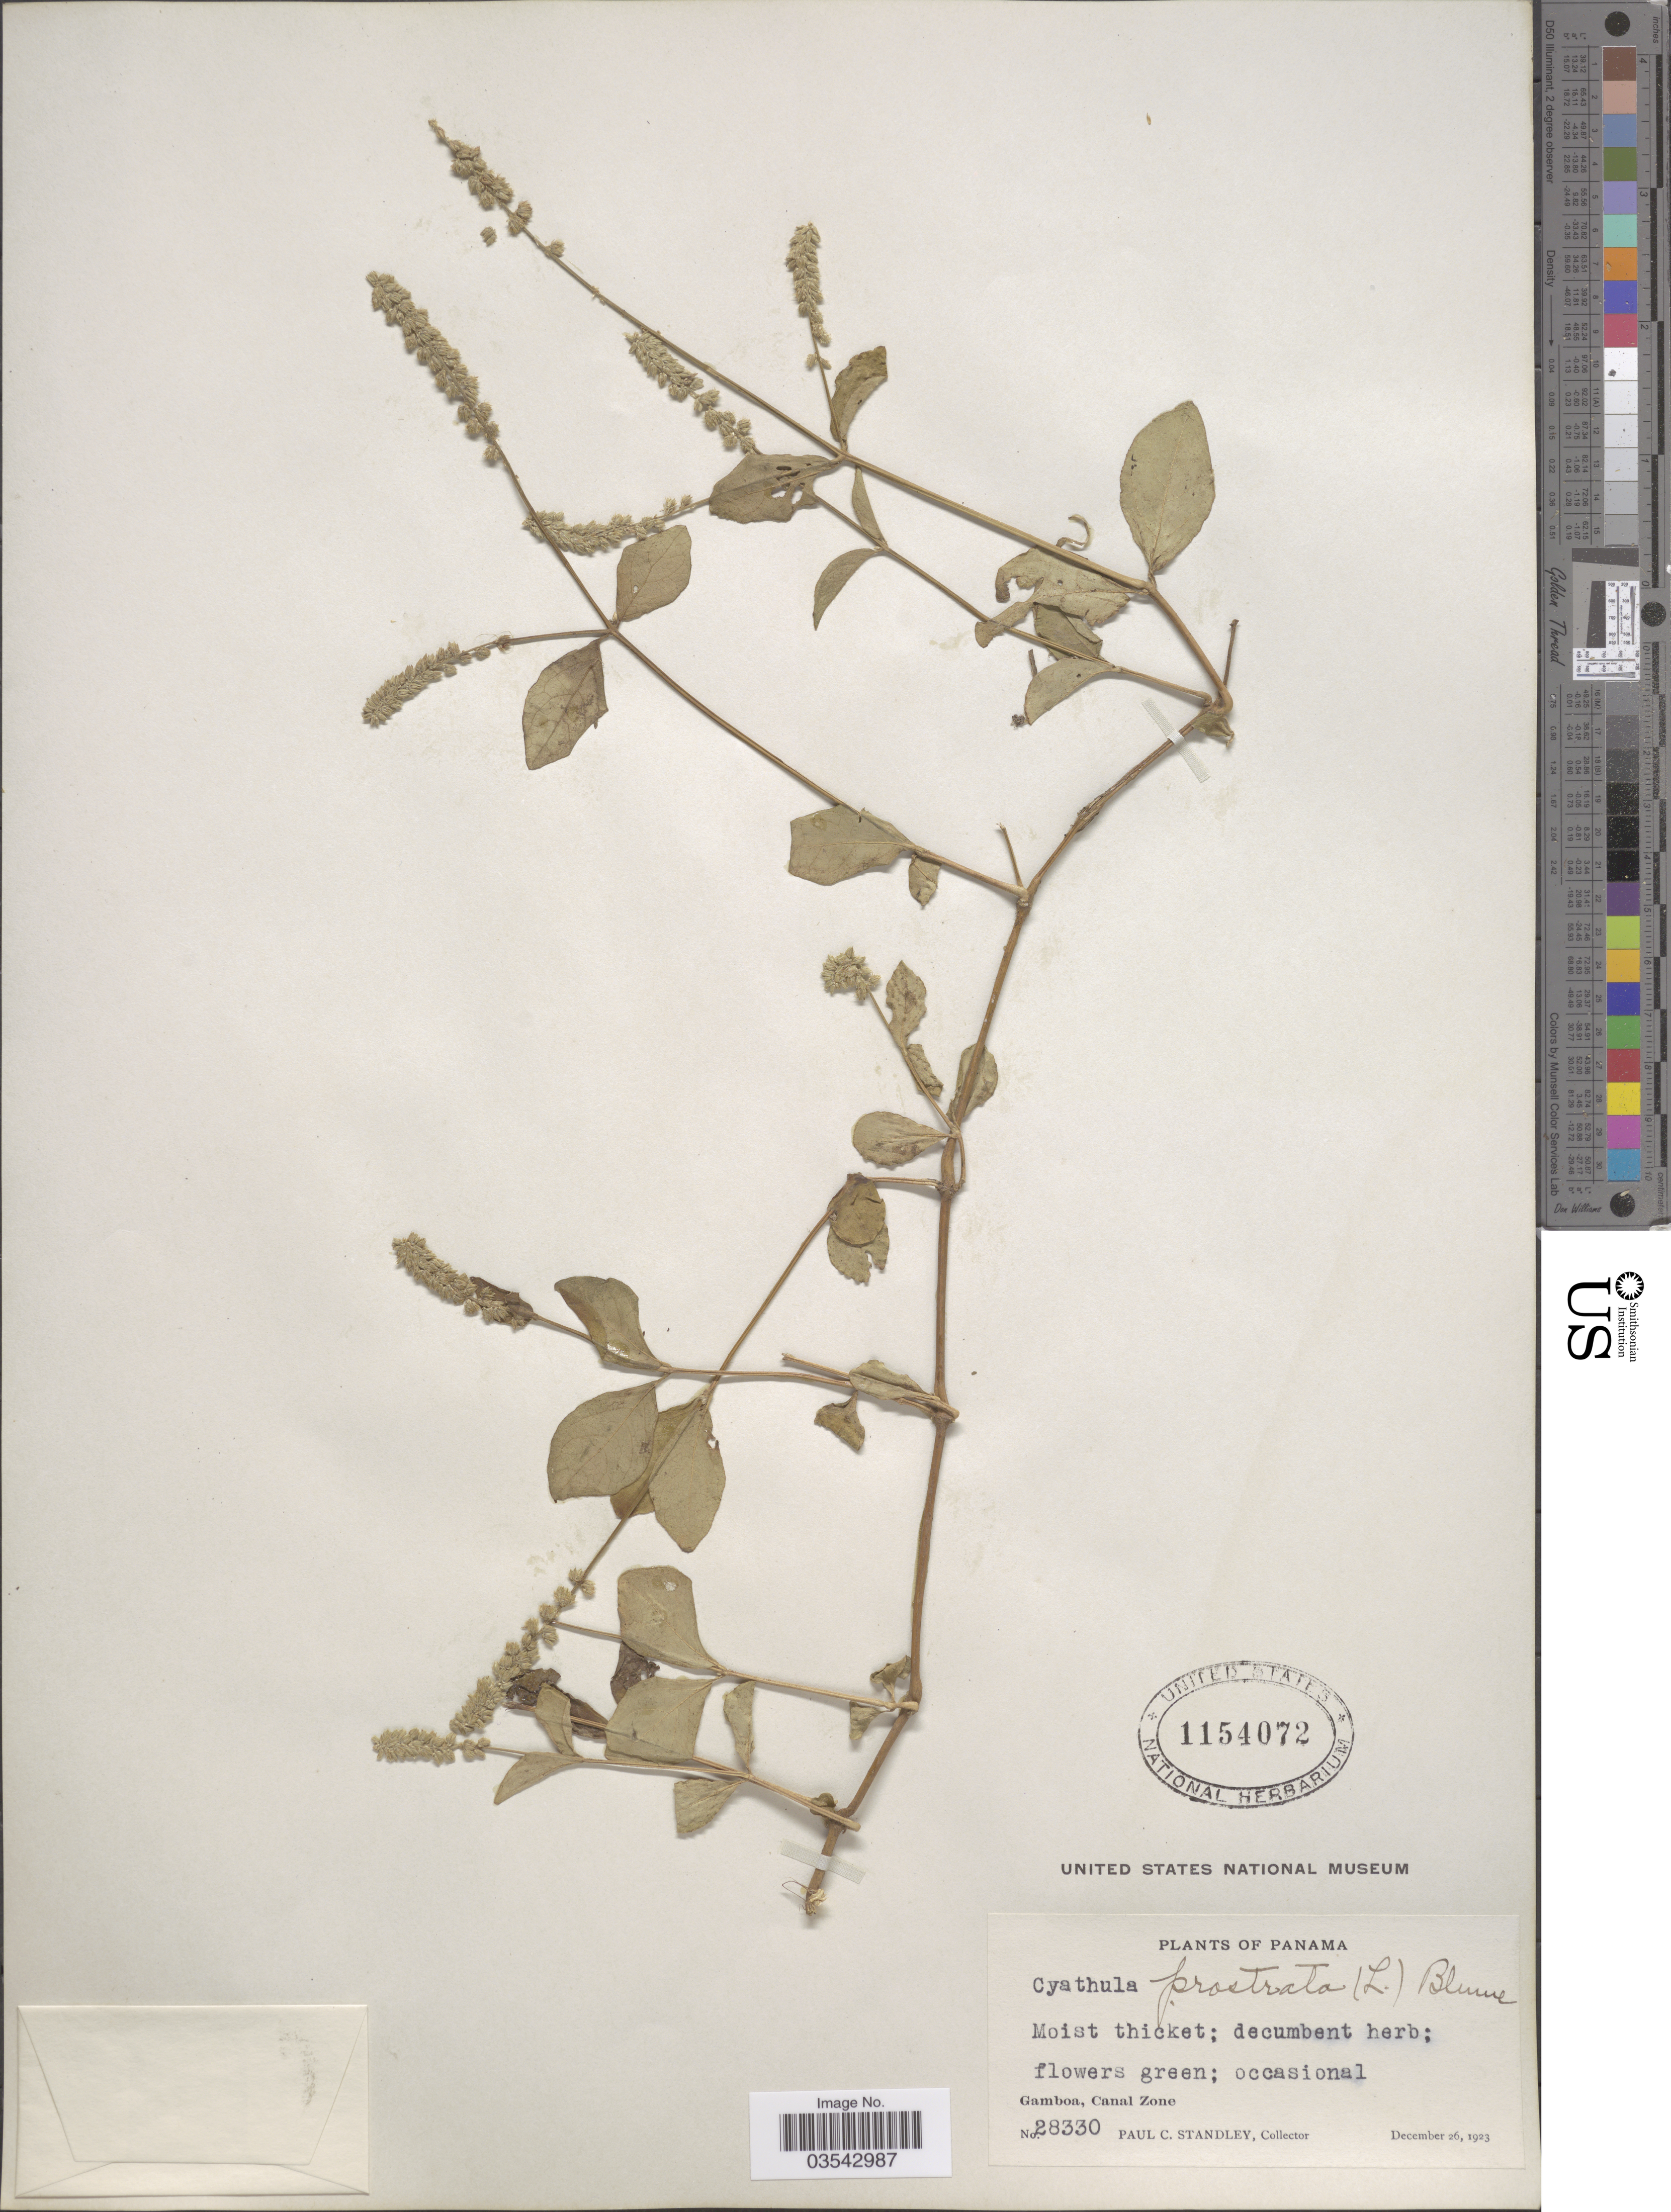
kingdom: Plantae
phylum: Tracheophyta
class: Magnoliopsida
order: Caryophyllales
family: Amaranthaceae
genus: Cyathula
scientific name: Cyathula prostrata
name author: (L.) Blume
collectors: P. C. Standley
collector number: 28330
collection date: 1923-12-26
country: Panama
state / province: Colón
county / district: Canal Zone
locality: Gamboa, Canal Zone.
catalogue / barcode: US 1154072